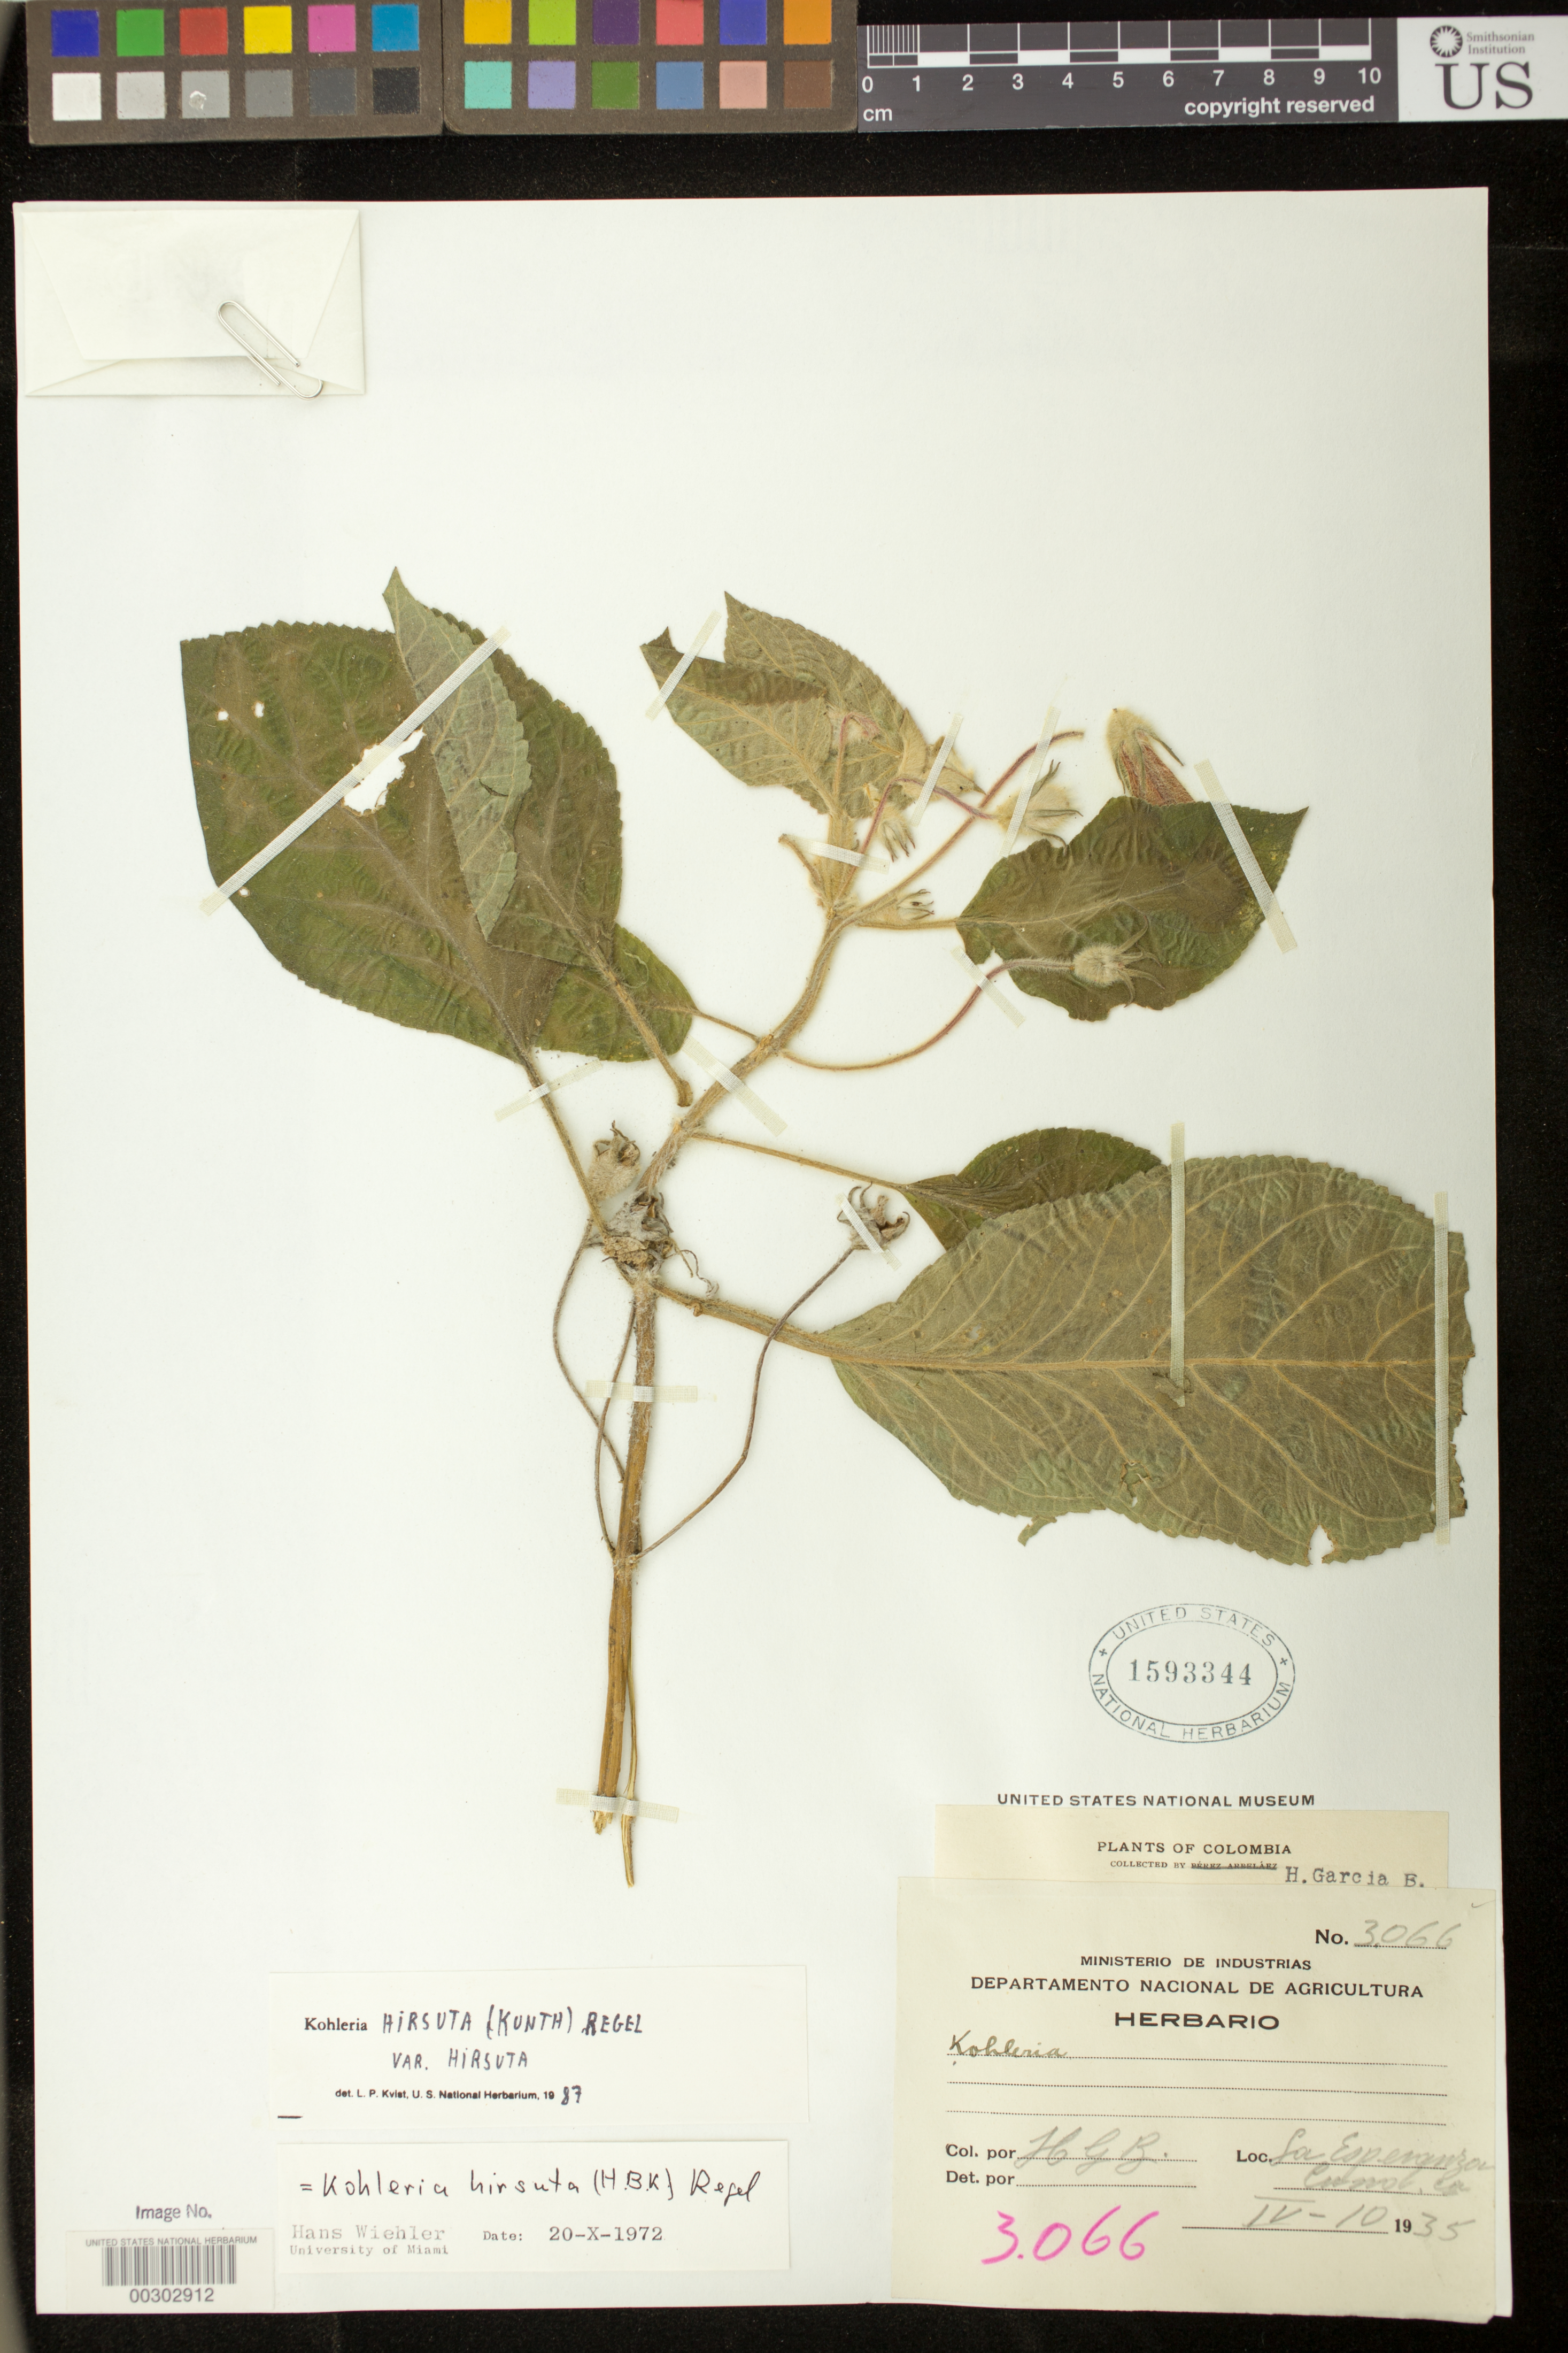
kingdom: Plantae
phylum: Tracheophyta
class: Magnoliopsida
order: Lamiales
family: Gesneriaceae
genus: Kohleria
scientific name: Kohleria hirsuta var. hirsuta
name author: (Kunth) Regel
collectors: H. García Barriga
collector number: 3066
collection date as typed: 08 Apr 1935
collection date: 1935-04-08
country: Colombia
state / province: Cundinamarca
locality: La Esperanza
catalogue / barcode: US 1593344